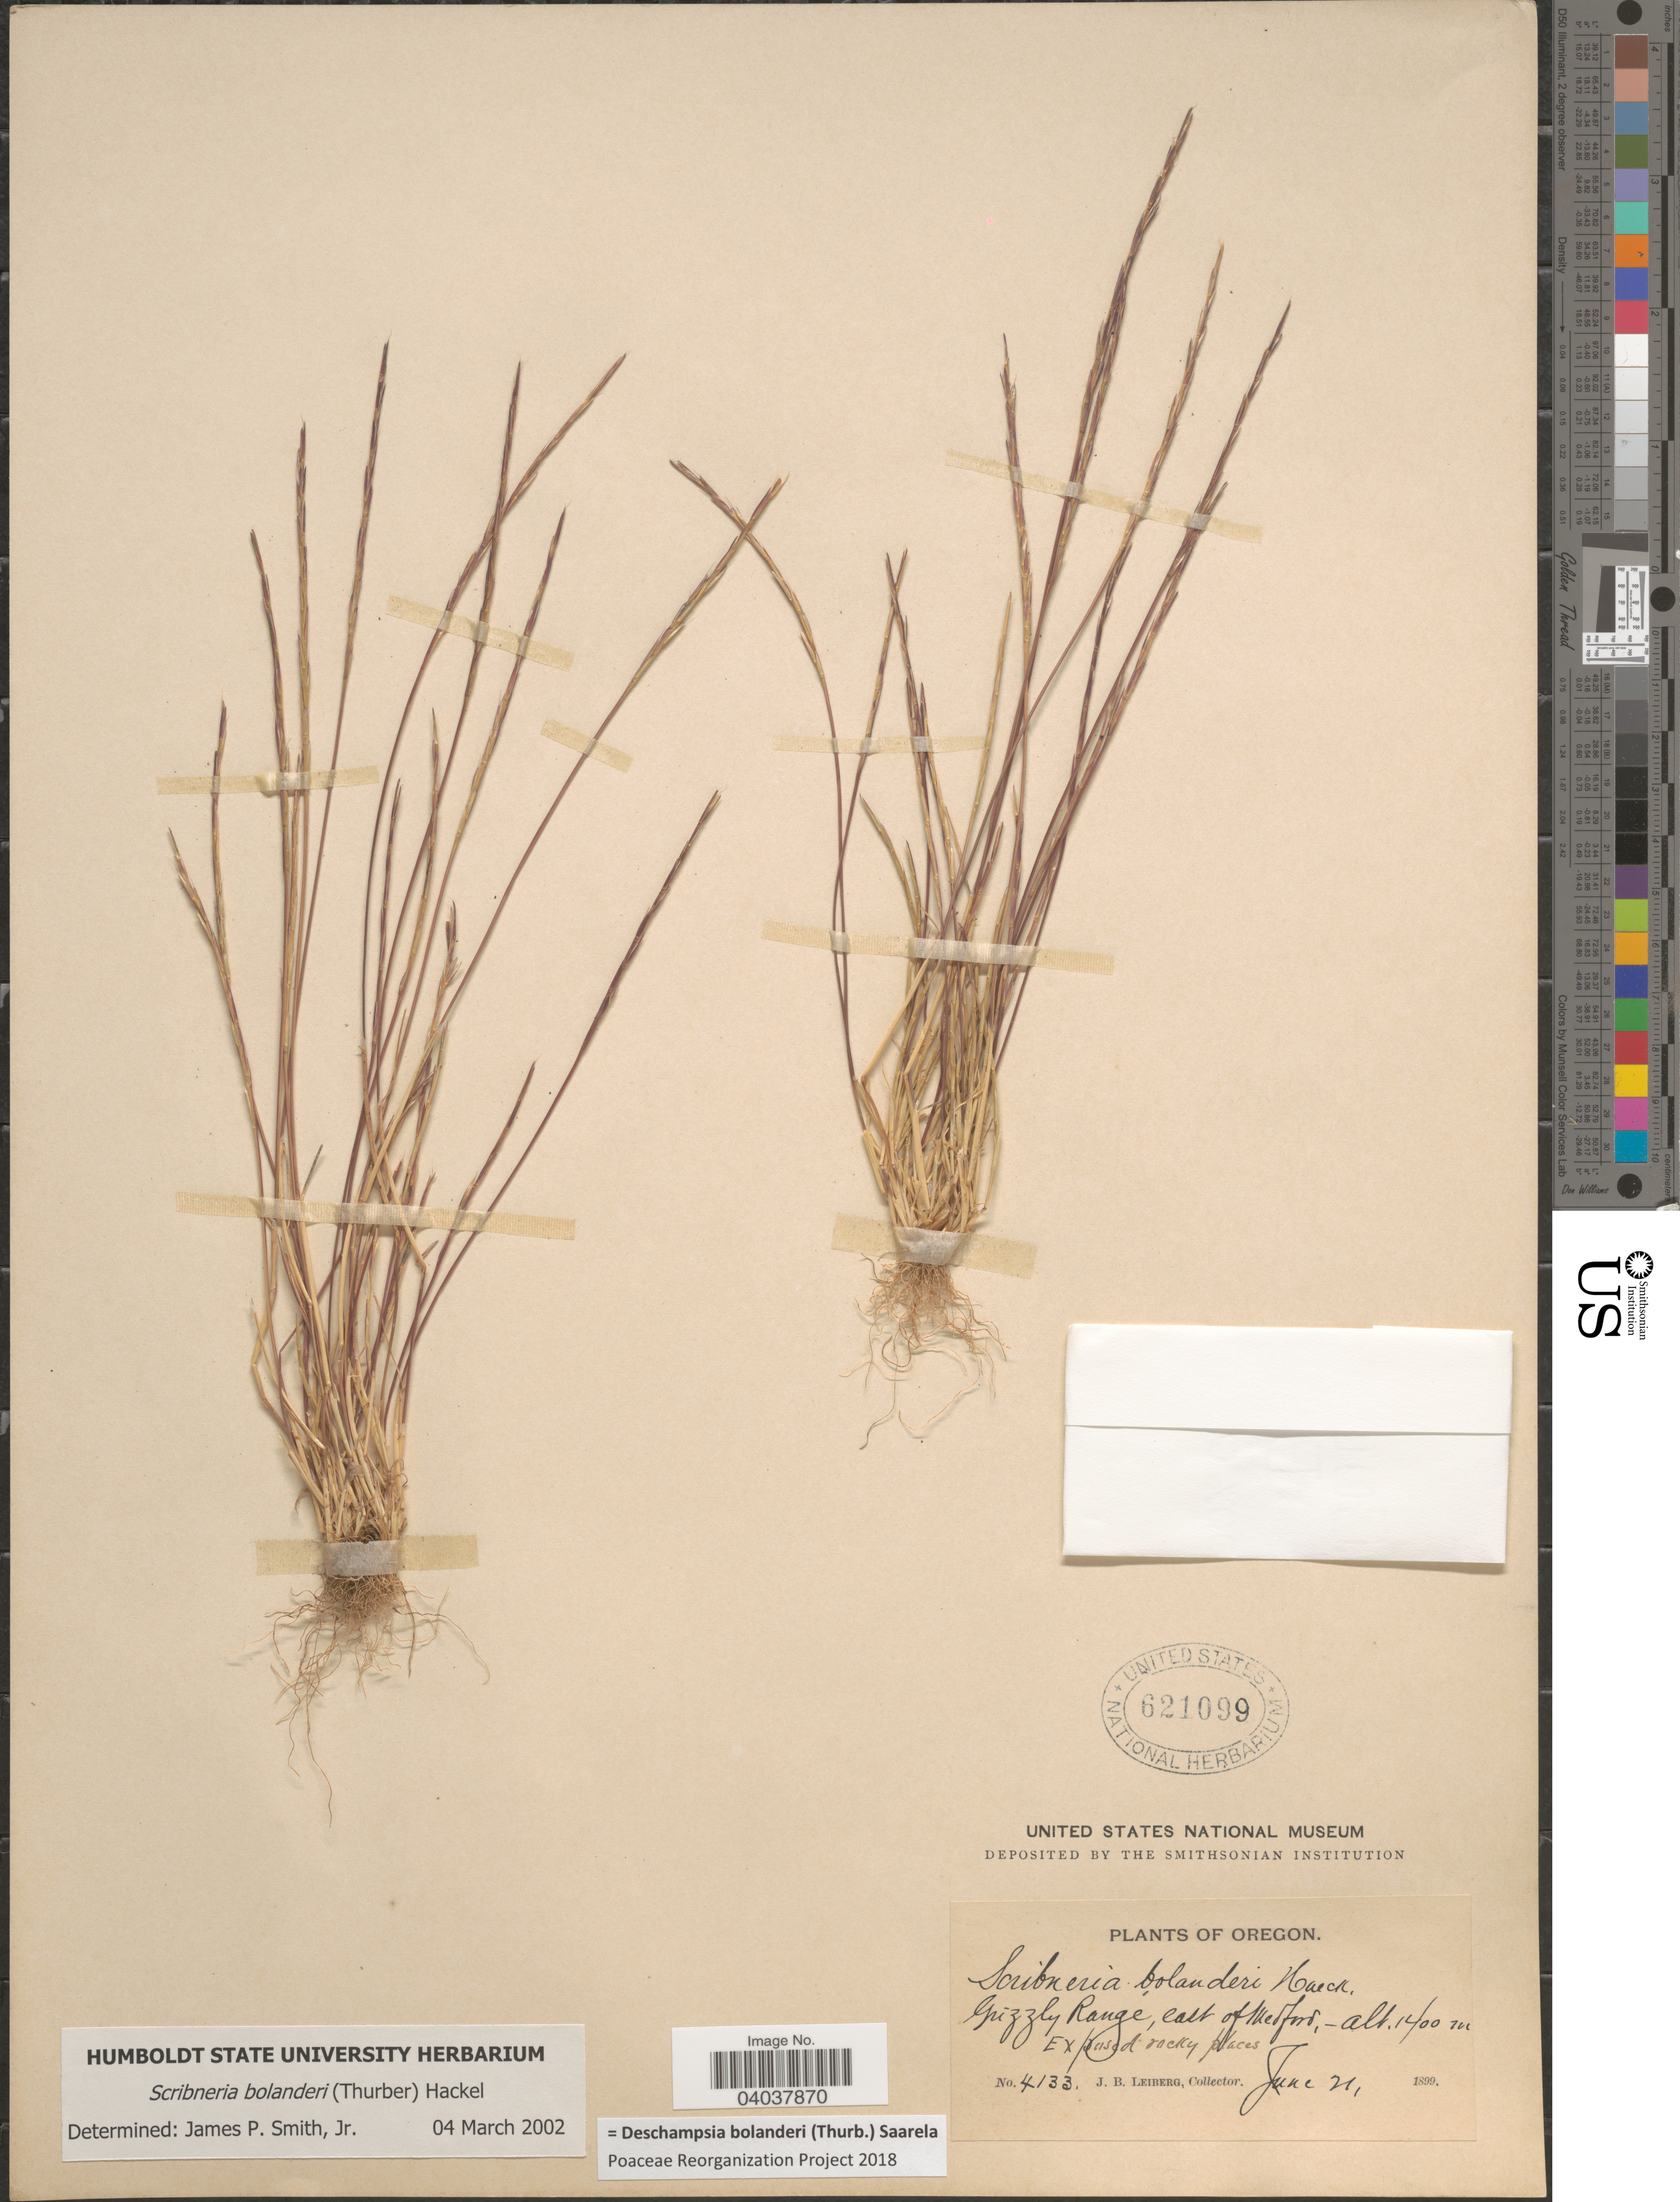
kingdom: Plantae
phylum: Tracheophyta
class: Liliopsida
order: Poales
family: Poaceae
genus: Deschampsia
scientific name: Deschampsia bolanderi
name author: (Thurb.) Saarela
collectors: J. B. Leiberg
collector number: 4133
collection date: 1899-06-21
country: United States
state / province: Oregon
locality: Grizzly Range, east of Medford.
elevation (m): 1400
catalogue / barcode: US 621099